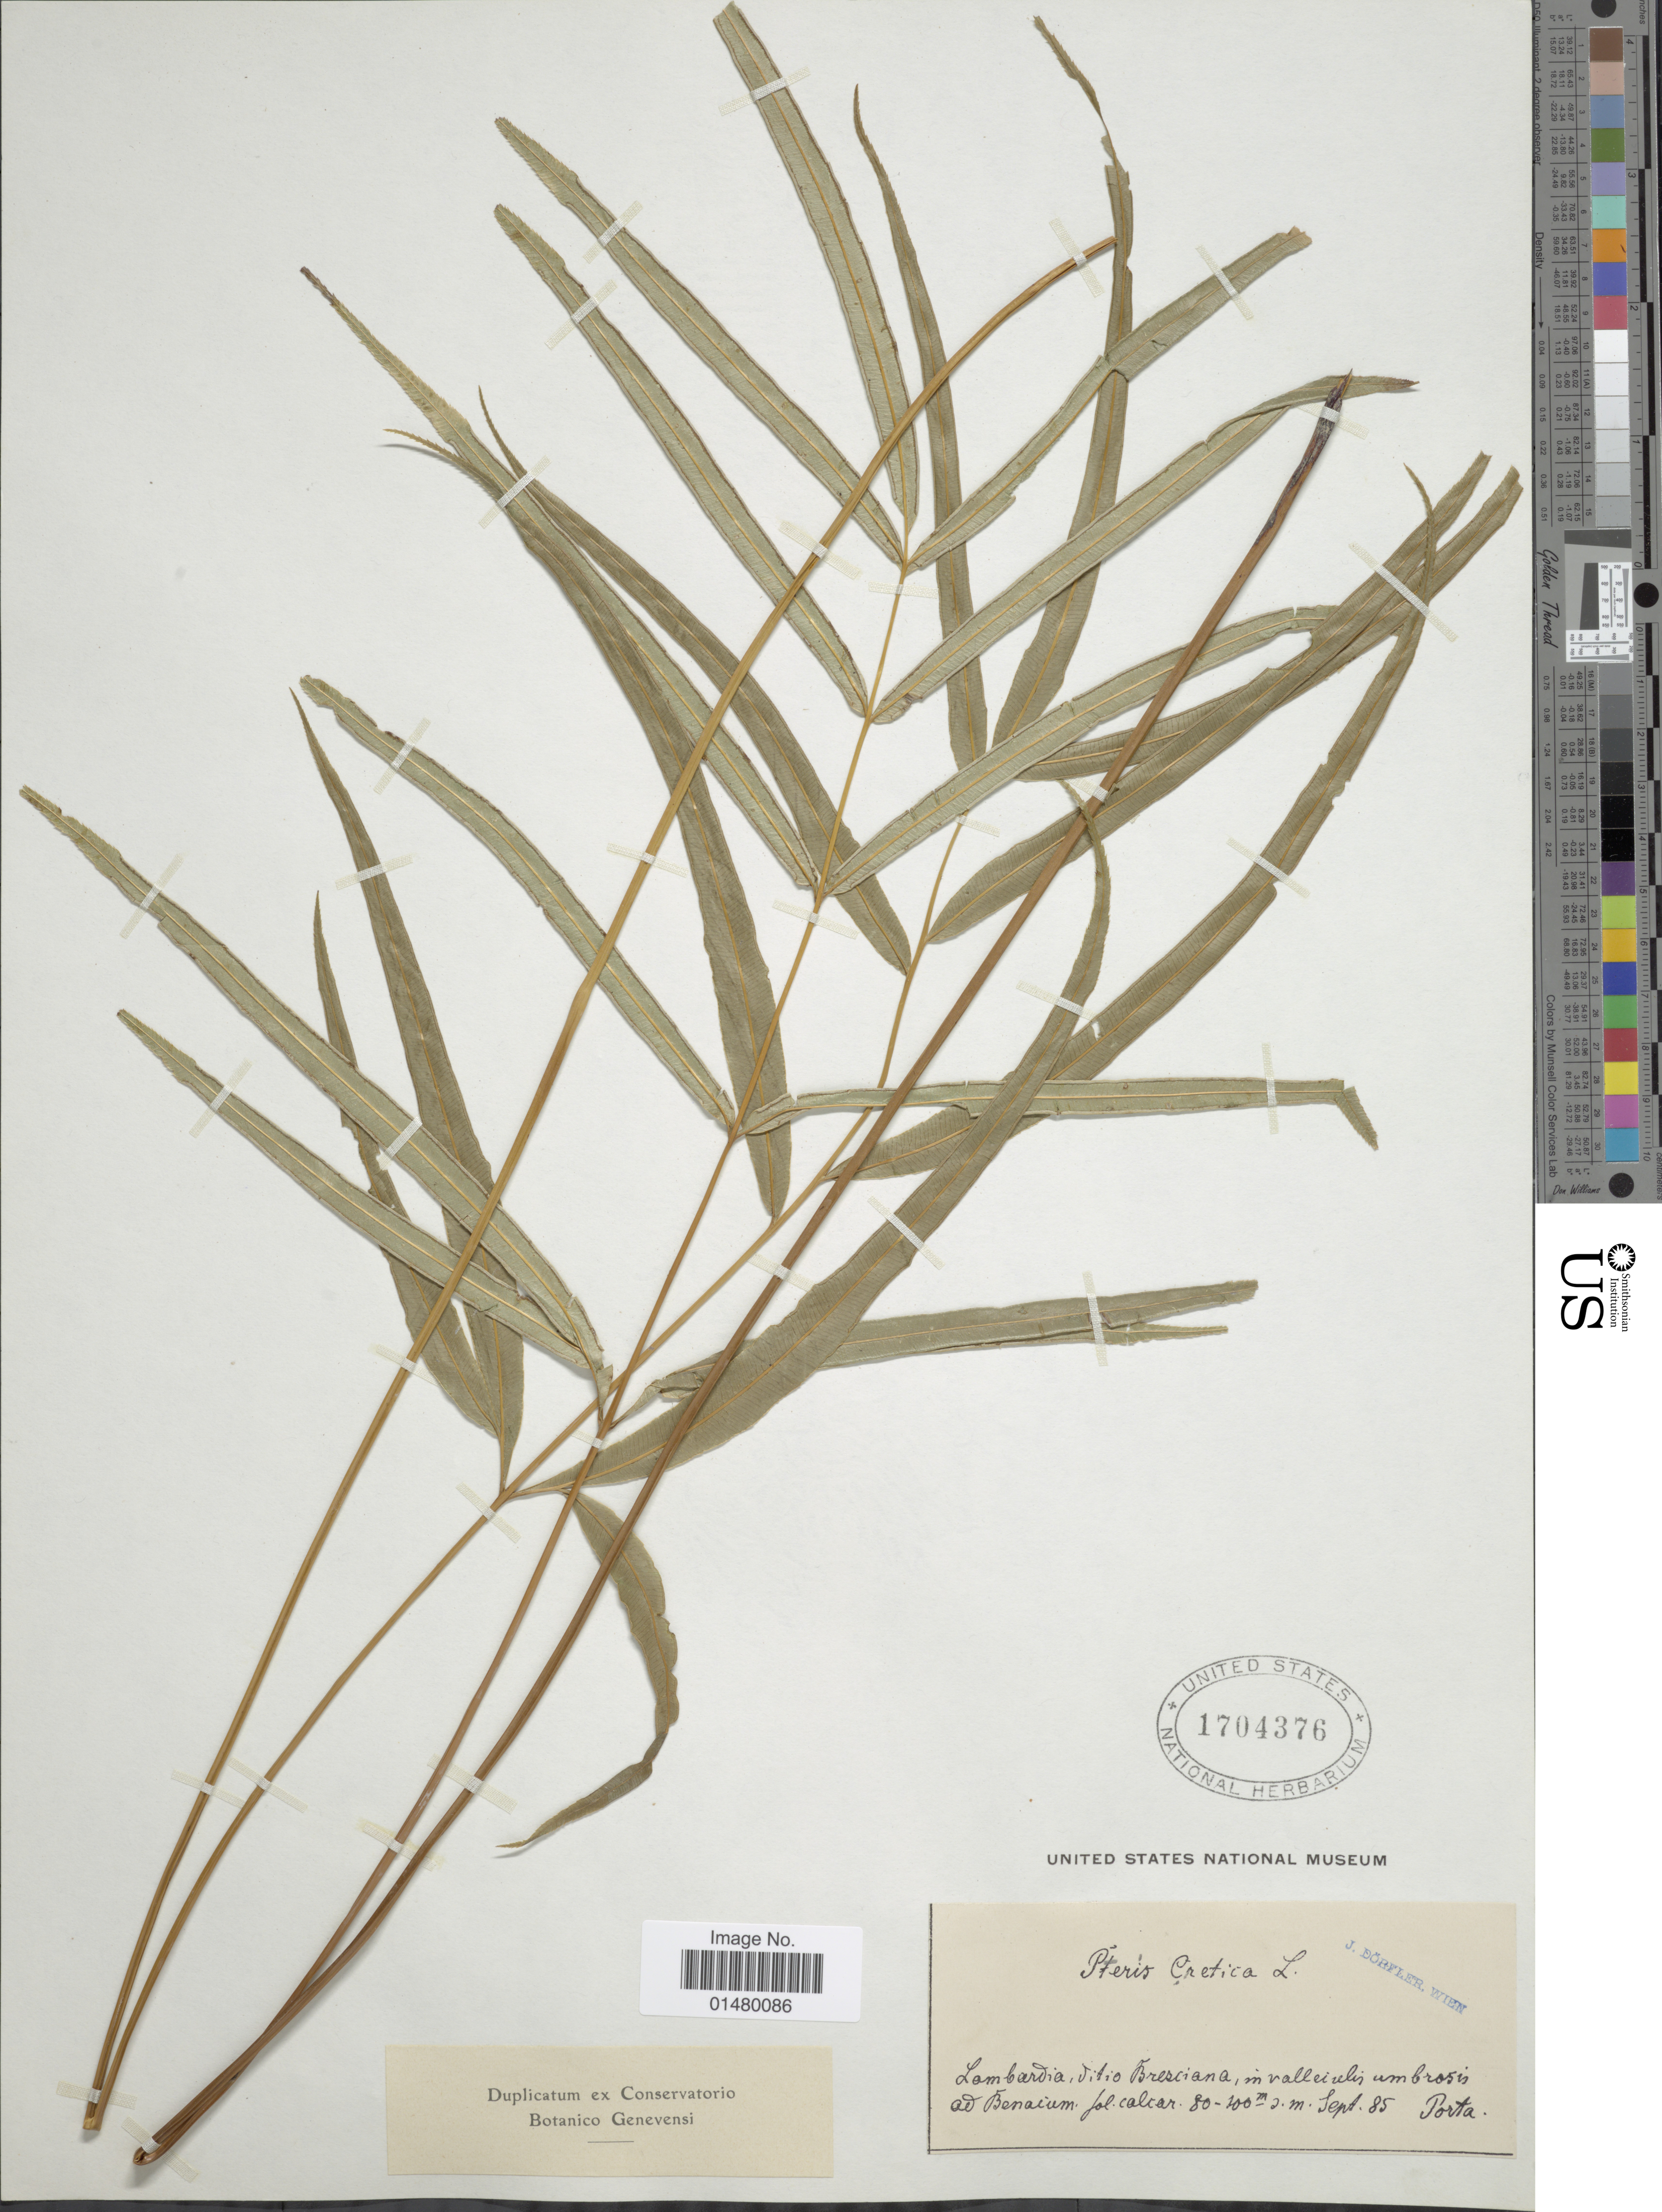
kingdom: Plantae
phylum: Tracheophyta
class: Polypodiopsida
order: Polypodiales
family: Pteridaceae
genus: Pteris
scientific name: Pteris cretica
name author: L.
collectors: -- Porta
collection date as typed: Transcribed d/m/y: /9/85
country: Italy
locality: Lombardia, ditio Bresciana, im valleulis umbrosis ad Benaium [interpreted]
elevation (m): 80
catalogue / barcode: US 1704376